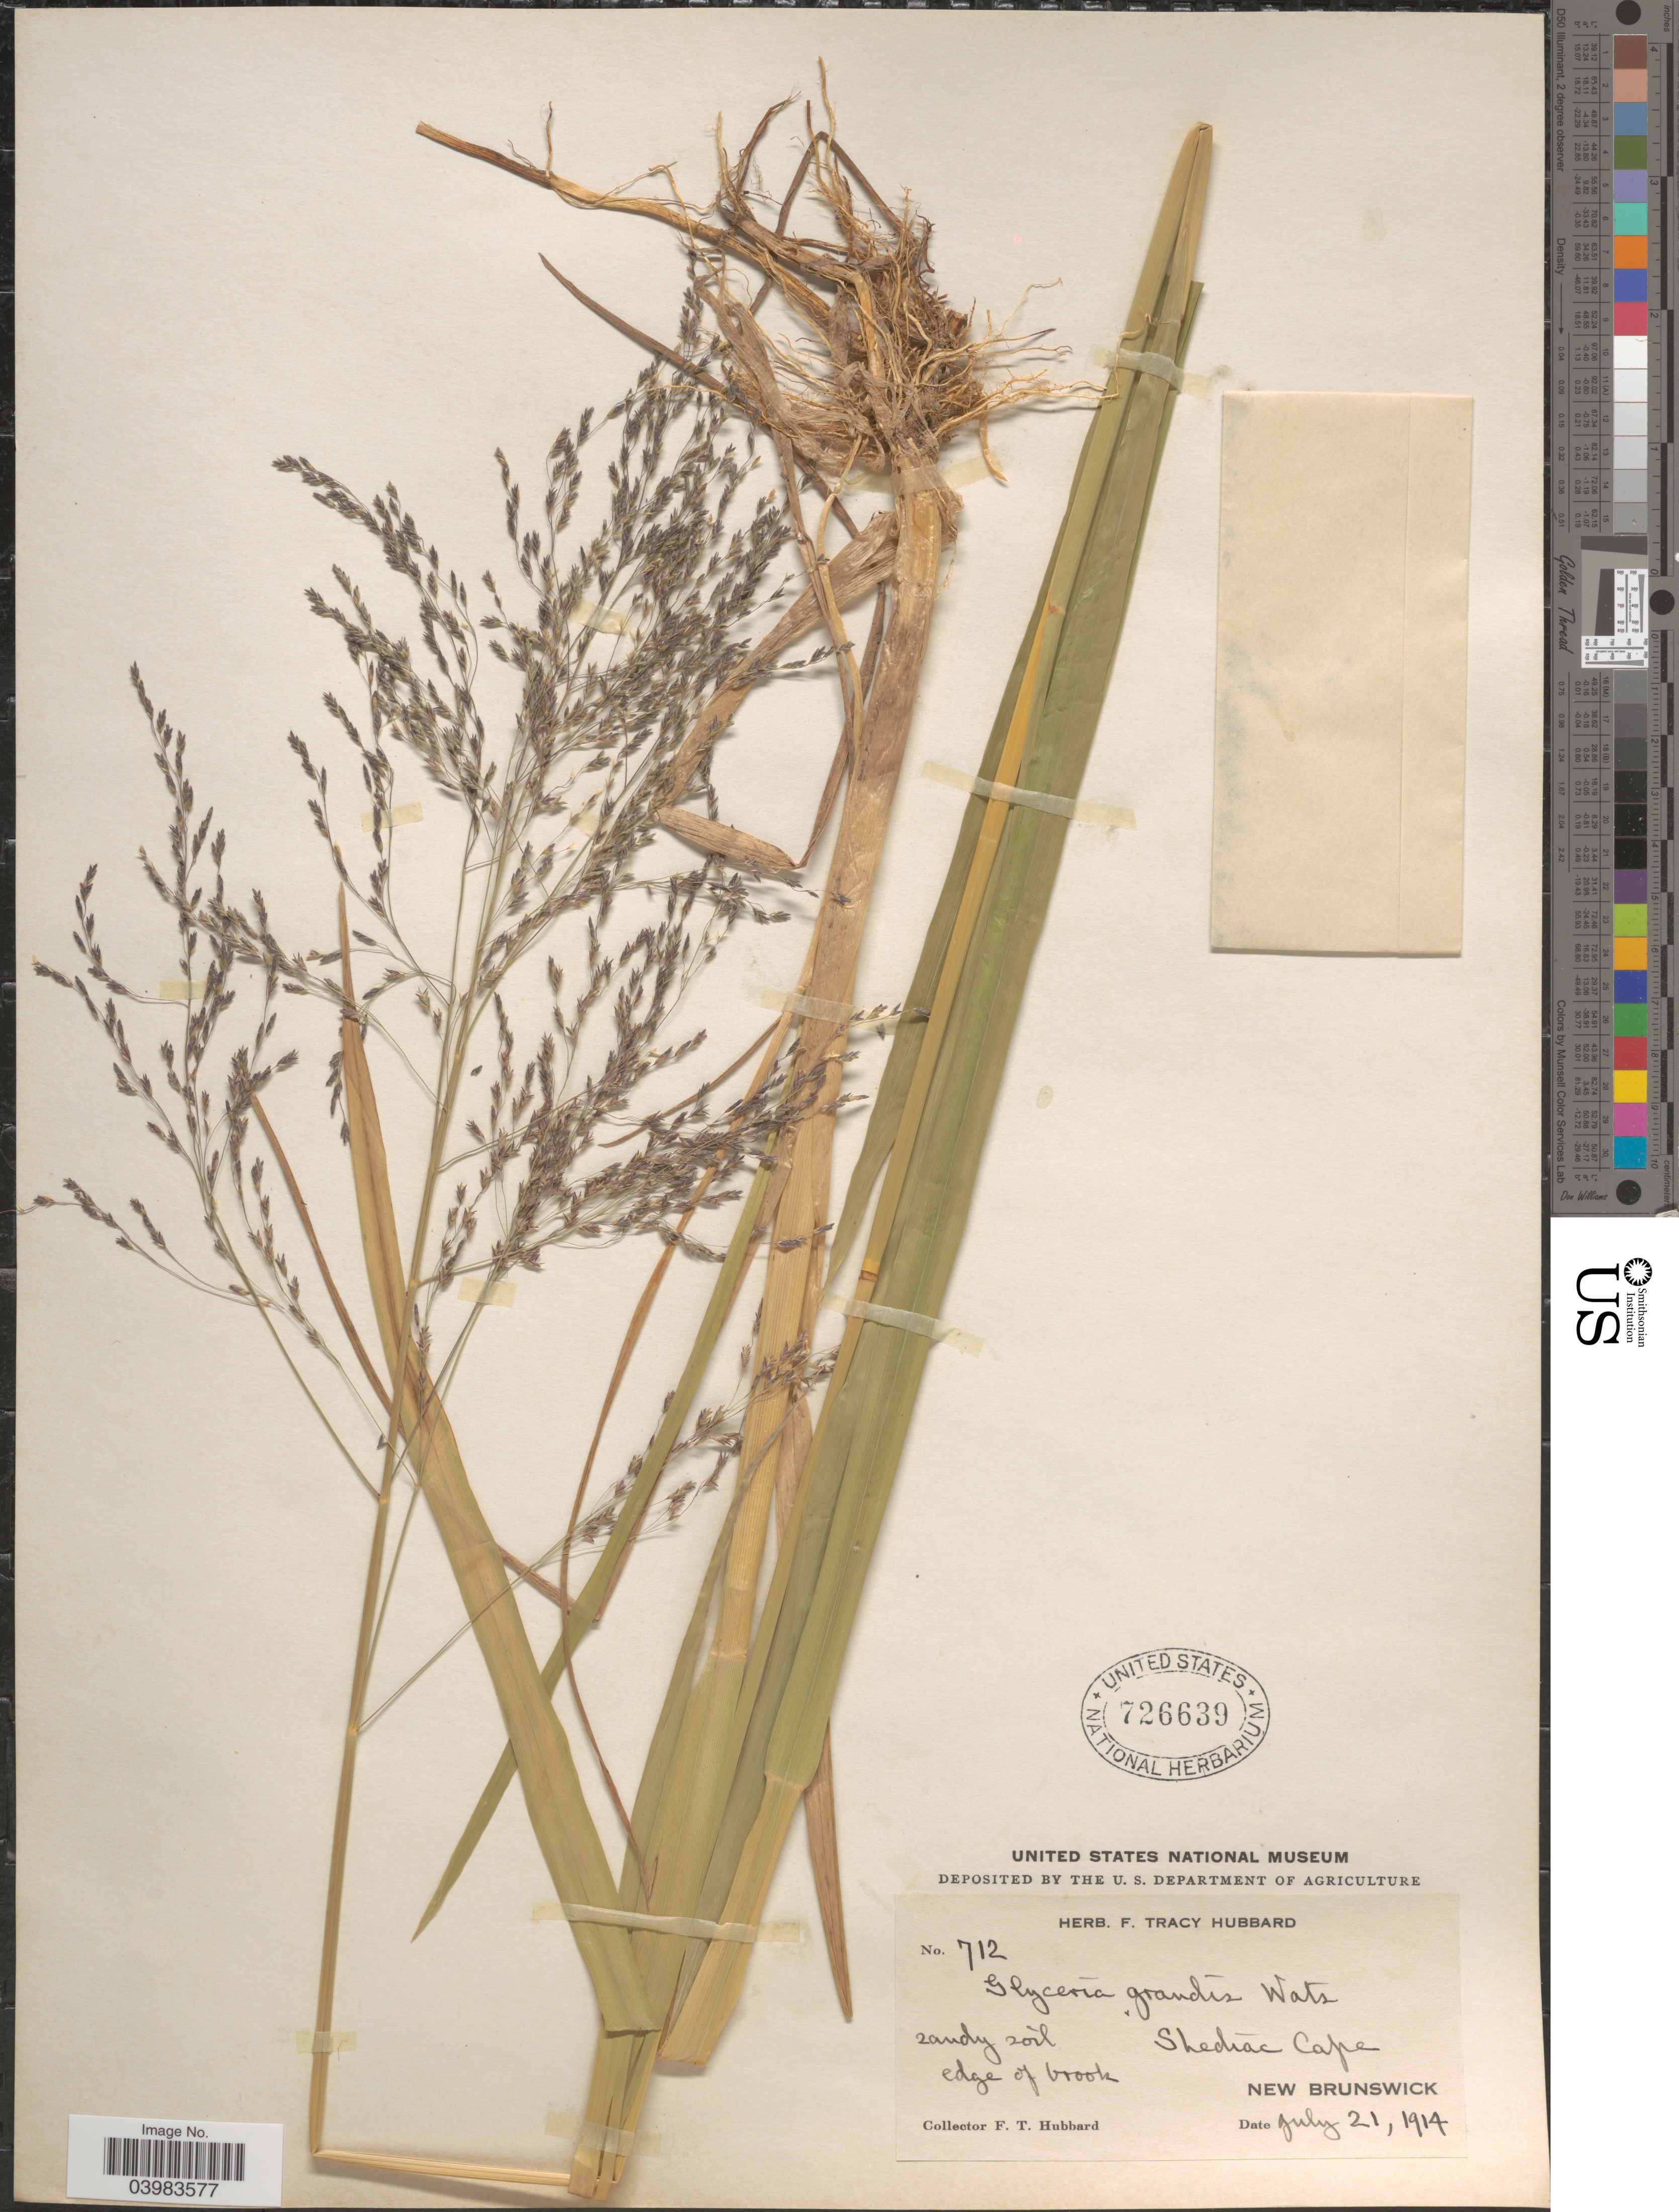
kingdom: Plantae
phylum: Tracheophyta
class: Liliopsida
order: Poales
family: Poaceae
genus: Glyceria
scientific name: Glyceria grandis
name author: S. Watson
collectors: F. T. Hubbard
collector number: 712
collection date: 1914-07-21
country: Canada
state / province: New Brunswick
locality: Sandy soil. Edge of brook. Shediac Cape.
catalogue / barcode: US 726639